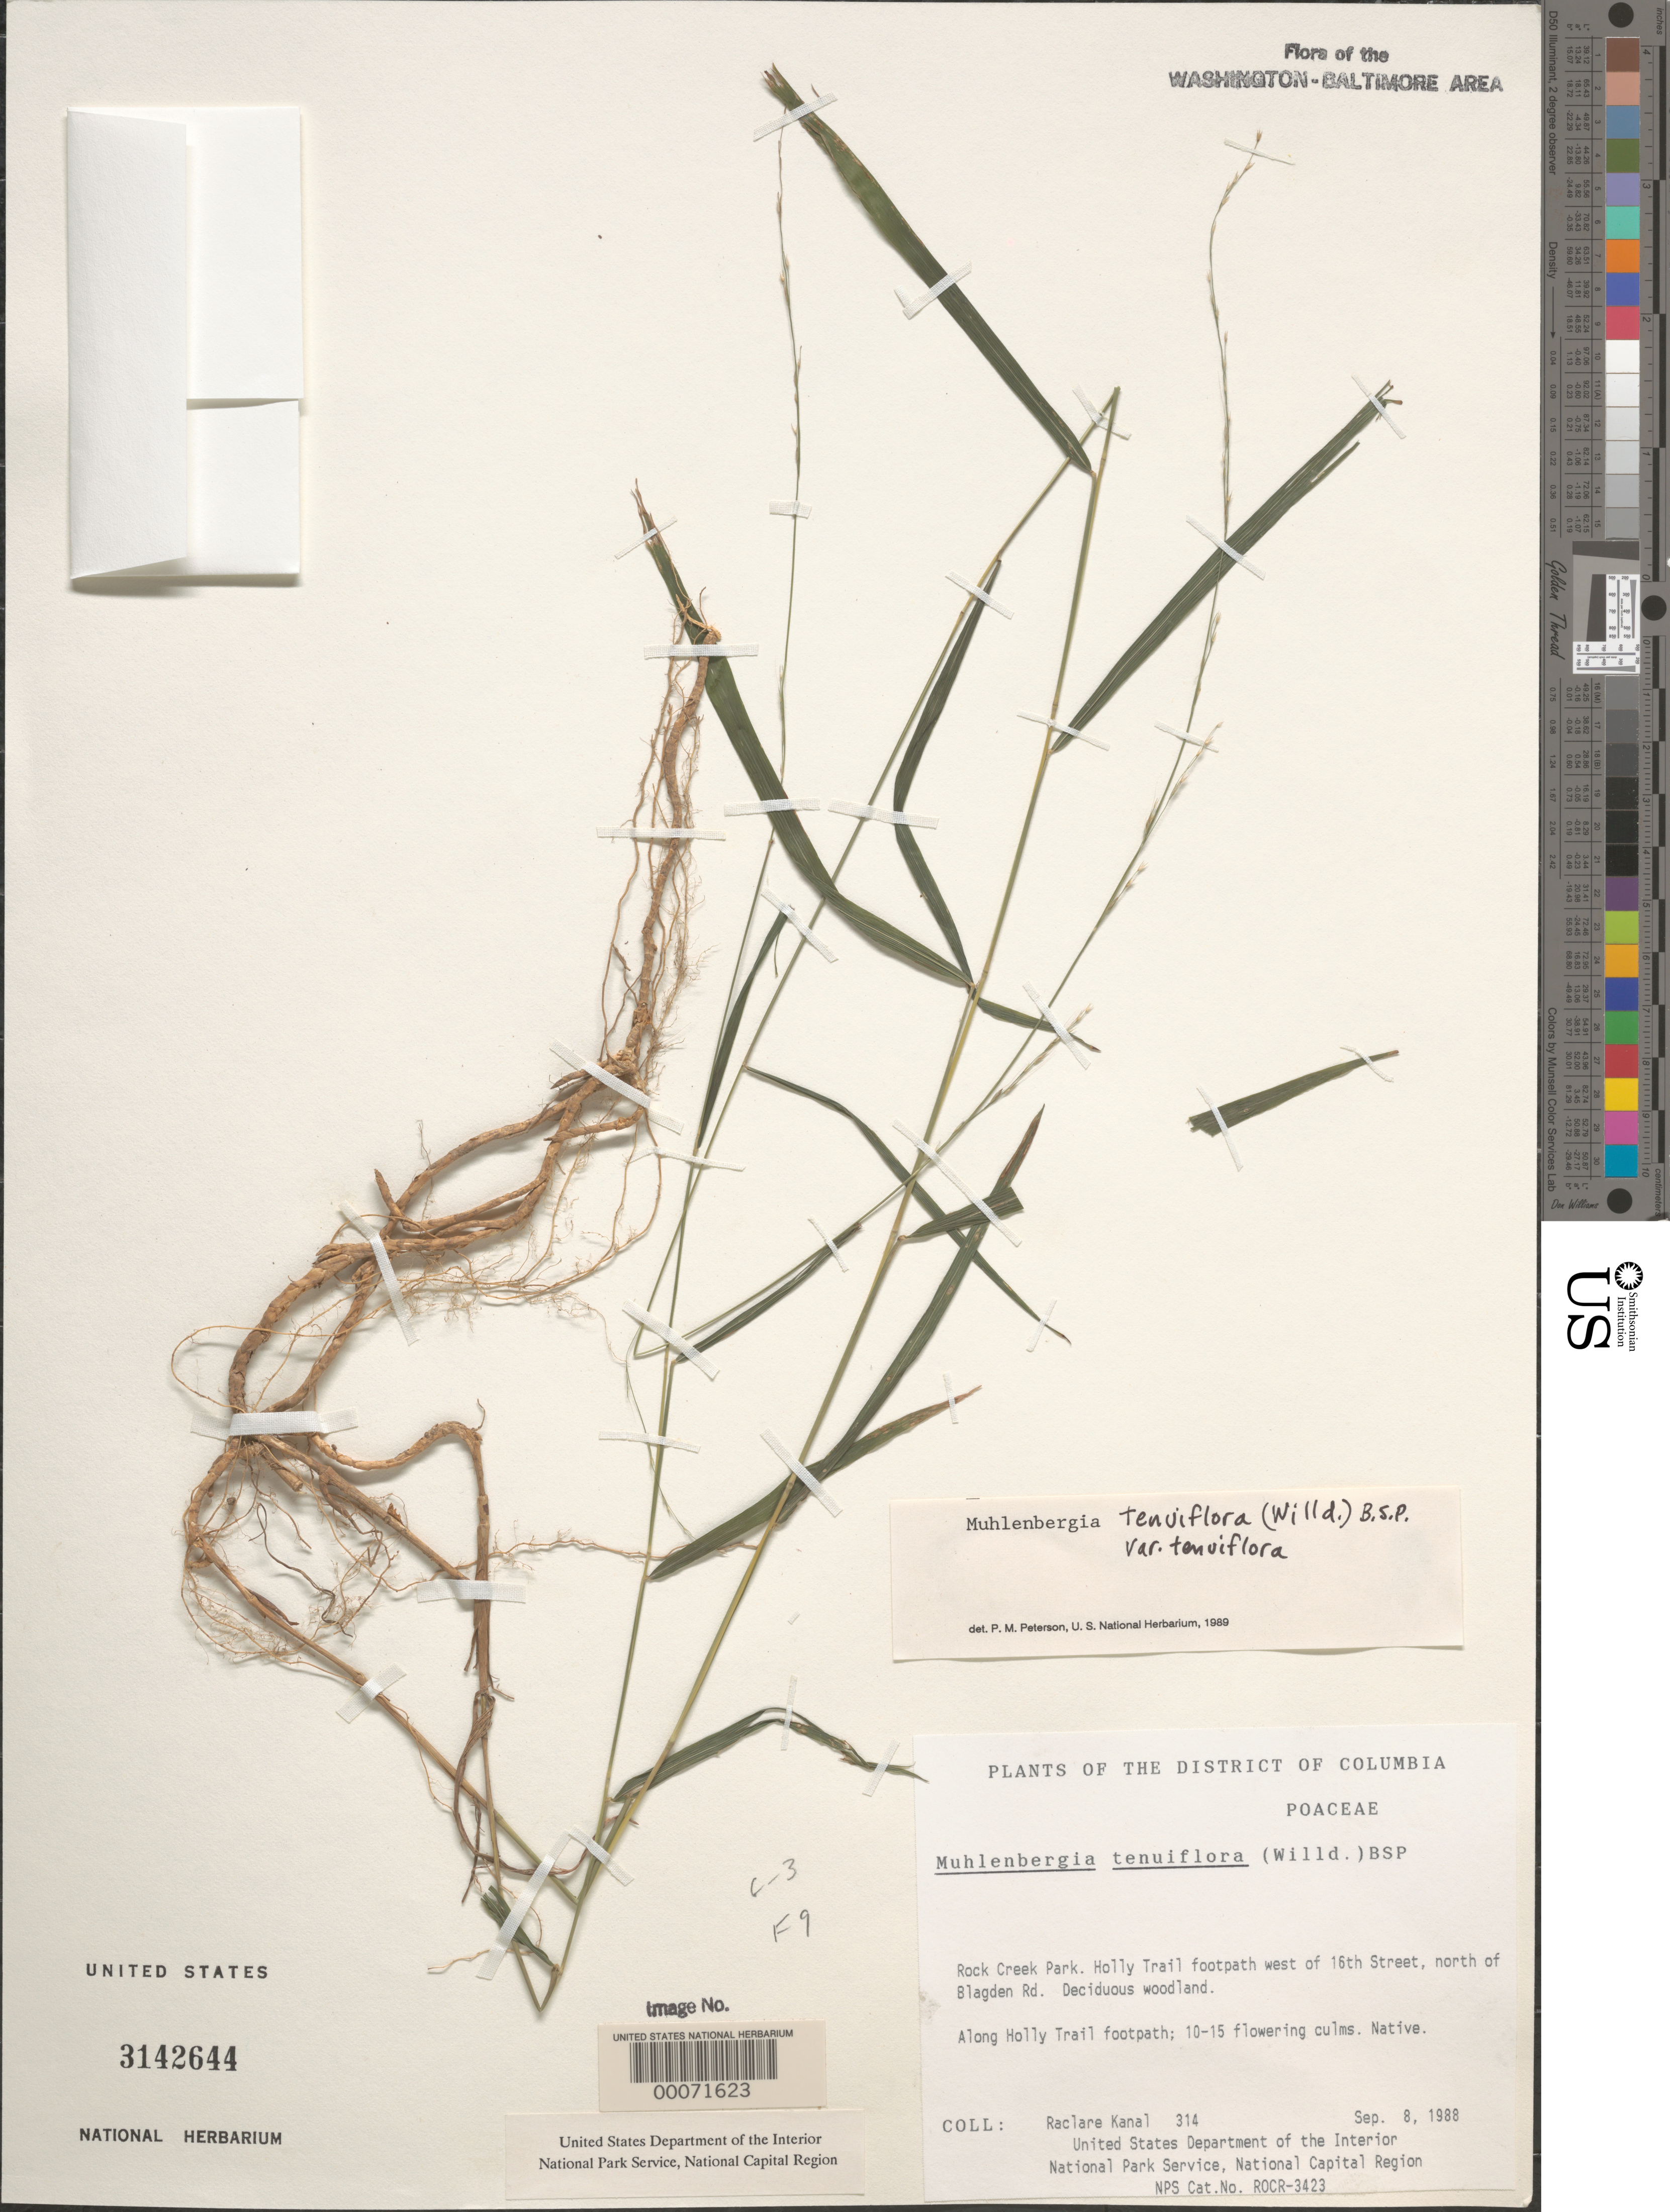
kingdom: Plantae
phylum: Tracheophyta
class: Liliopsida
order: Poales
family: Poaceae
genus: Muhlenbergia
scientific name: Muhlenbergia tenuiflora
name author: (Willd.) Britton, Stearns & Poggenb.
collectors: R. Kanal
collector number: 314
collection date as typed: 08 Sep 1988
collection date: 1988-09-08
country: United States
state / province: District of Columbia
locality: Rock Creek Park, Holly trail Footpath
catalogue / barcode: US 3142644